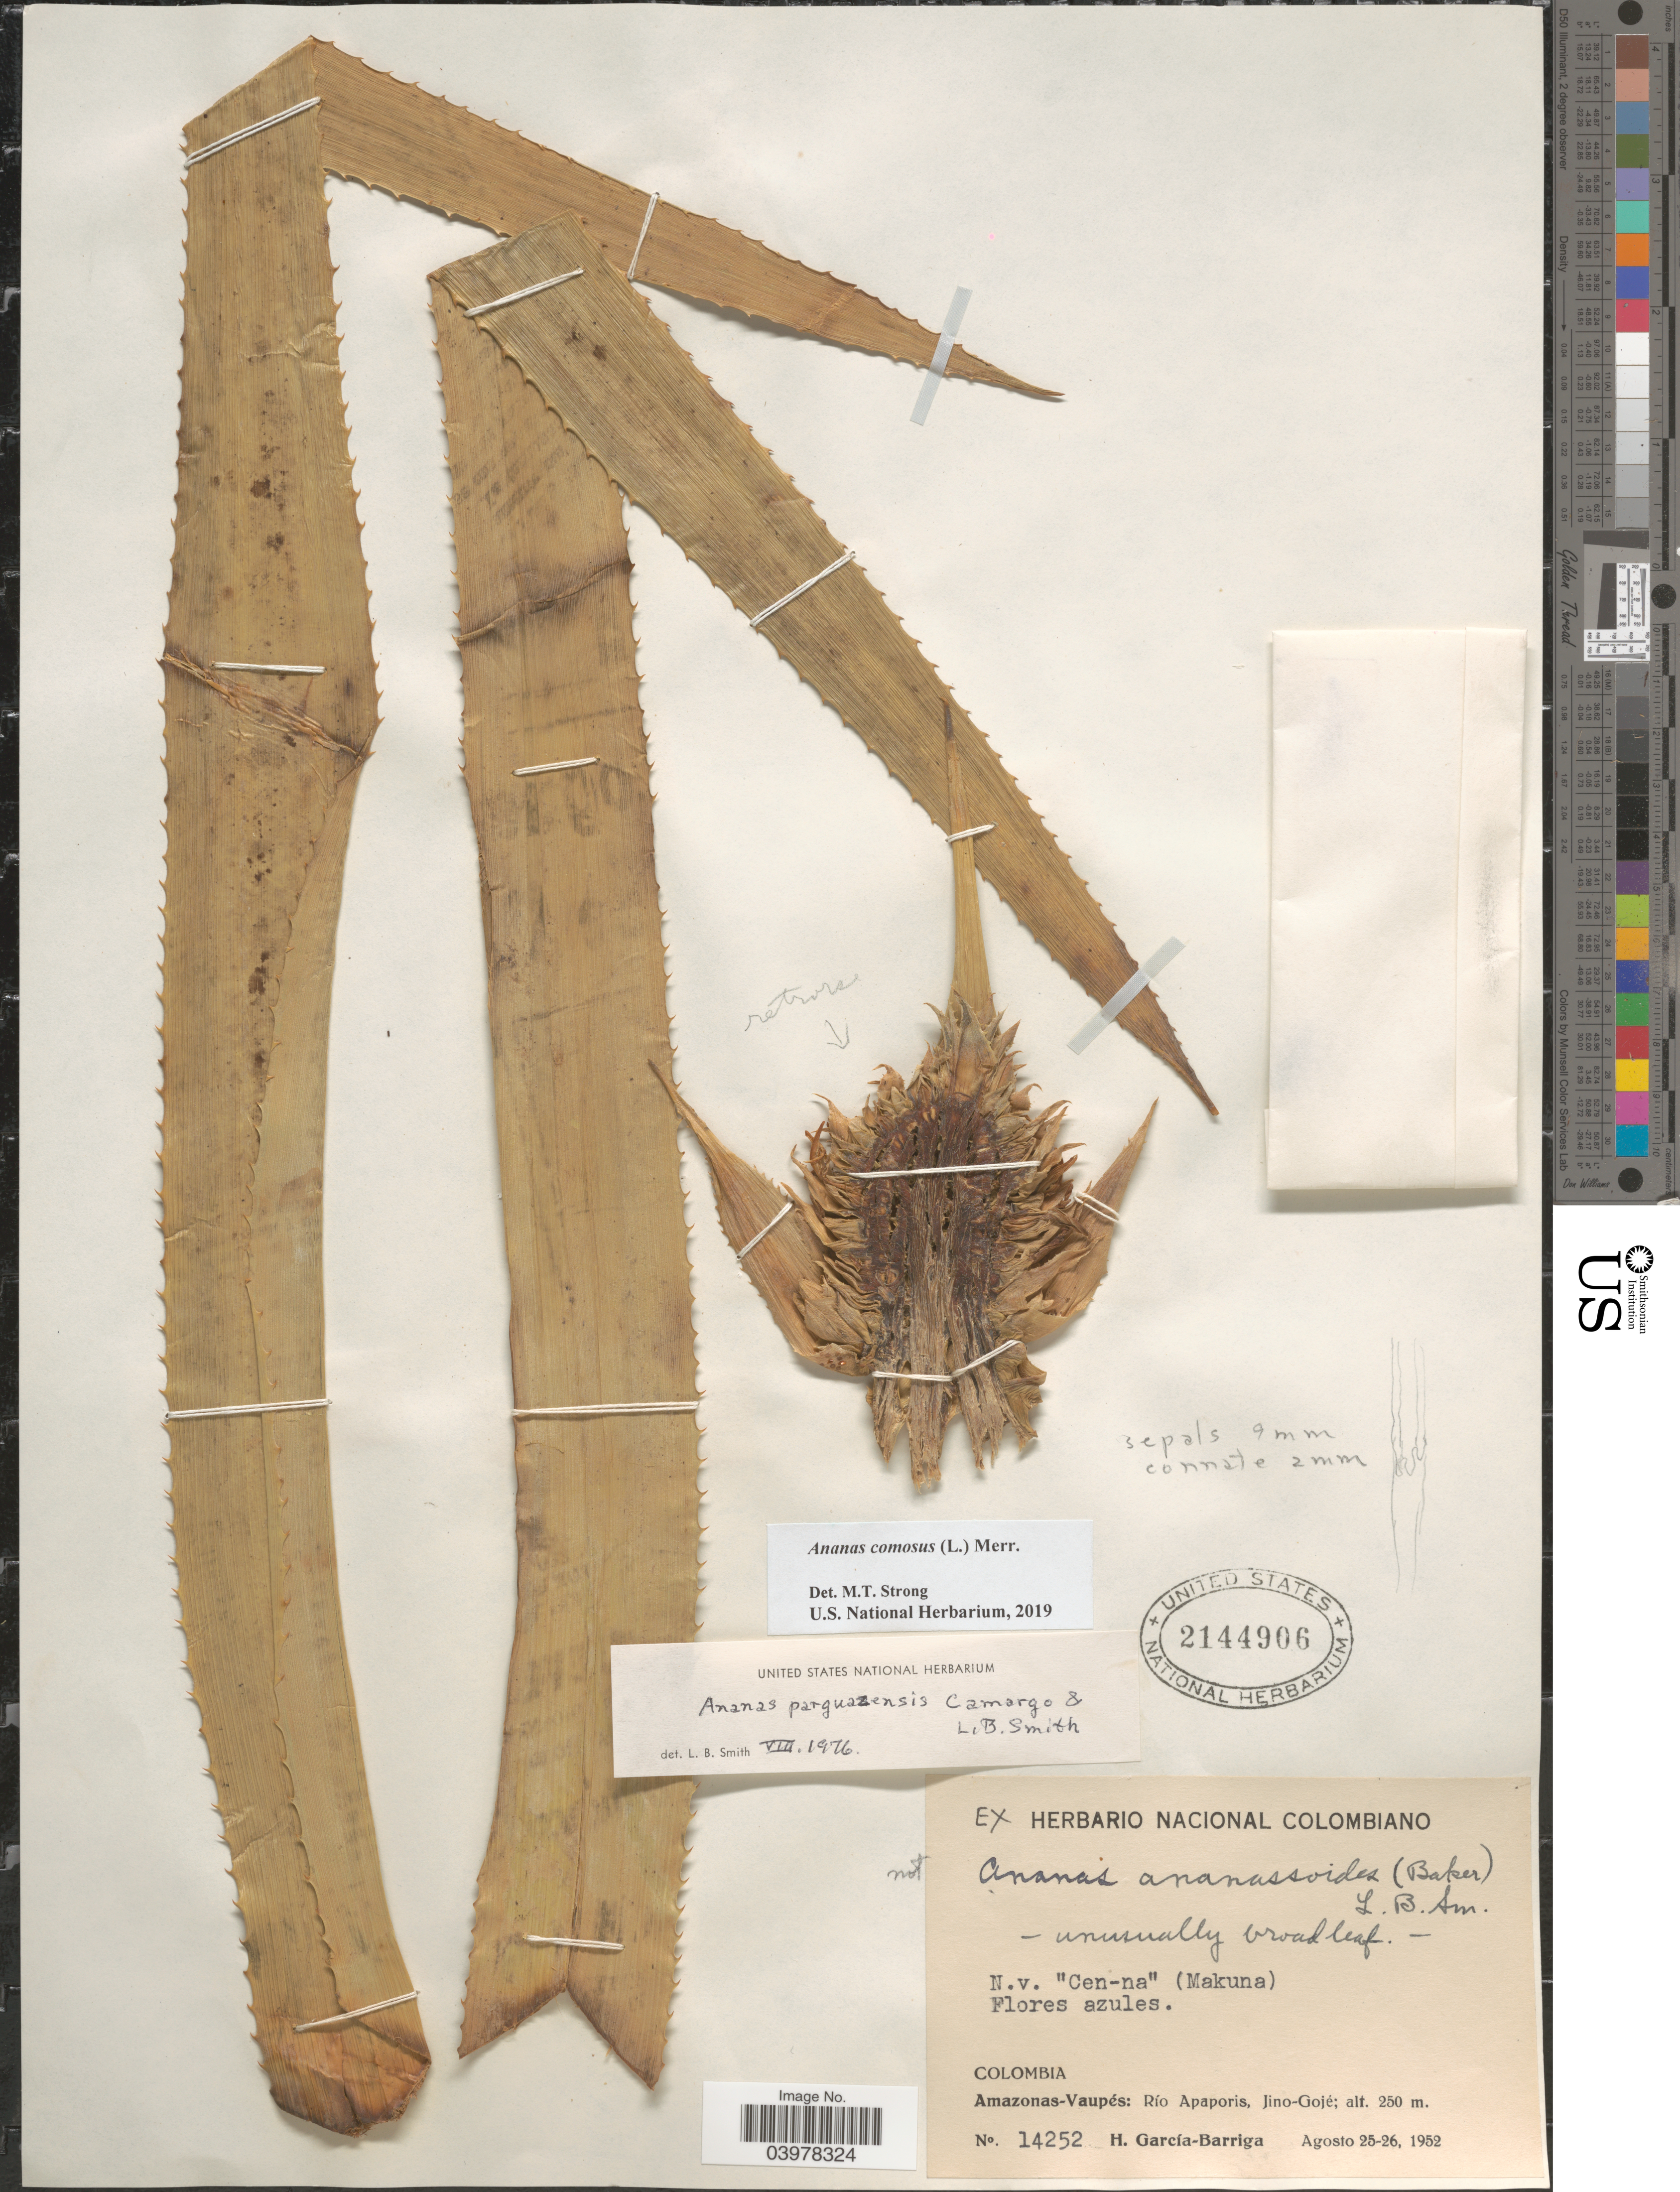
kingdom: Plantae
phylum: Tracheophyta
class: Liliopsida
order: Poales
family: Bromeliaceae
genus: Ananas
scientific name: Ananas comosus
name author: (L.) Merr.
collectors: H. García Barriga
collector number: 14252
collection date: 1952-08-25/1952-08-26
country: Colombia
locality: Amazonas-Vaupés: Río Apaporis, Jino-Gojé.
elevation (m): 250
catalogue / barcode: US 2144906